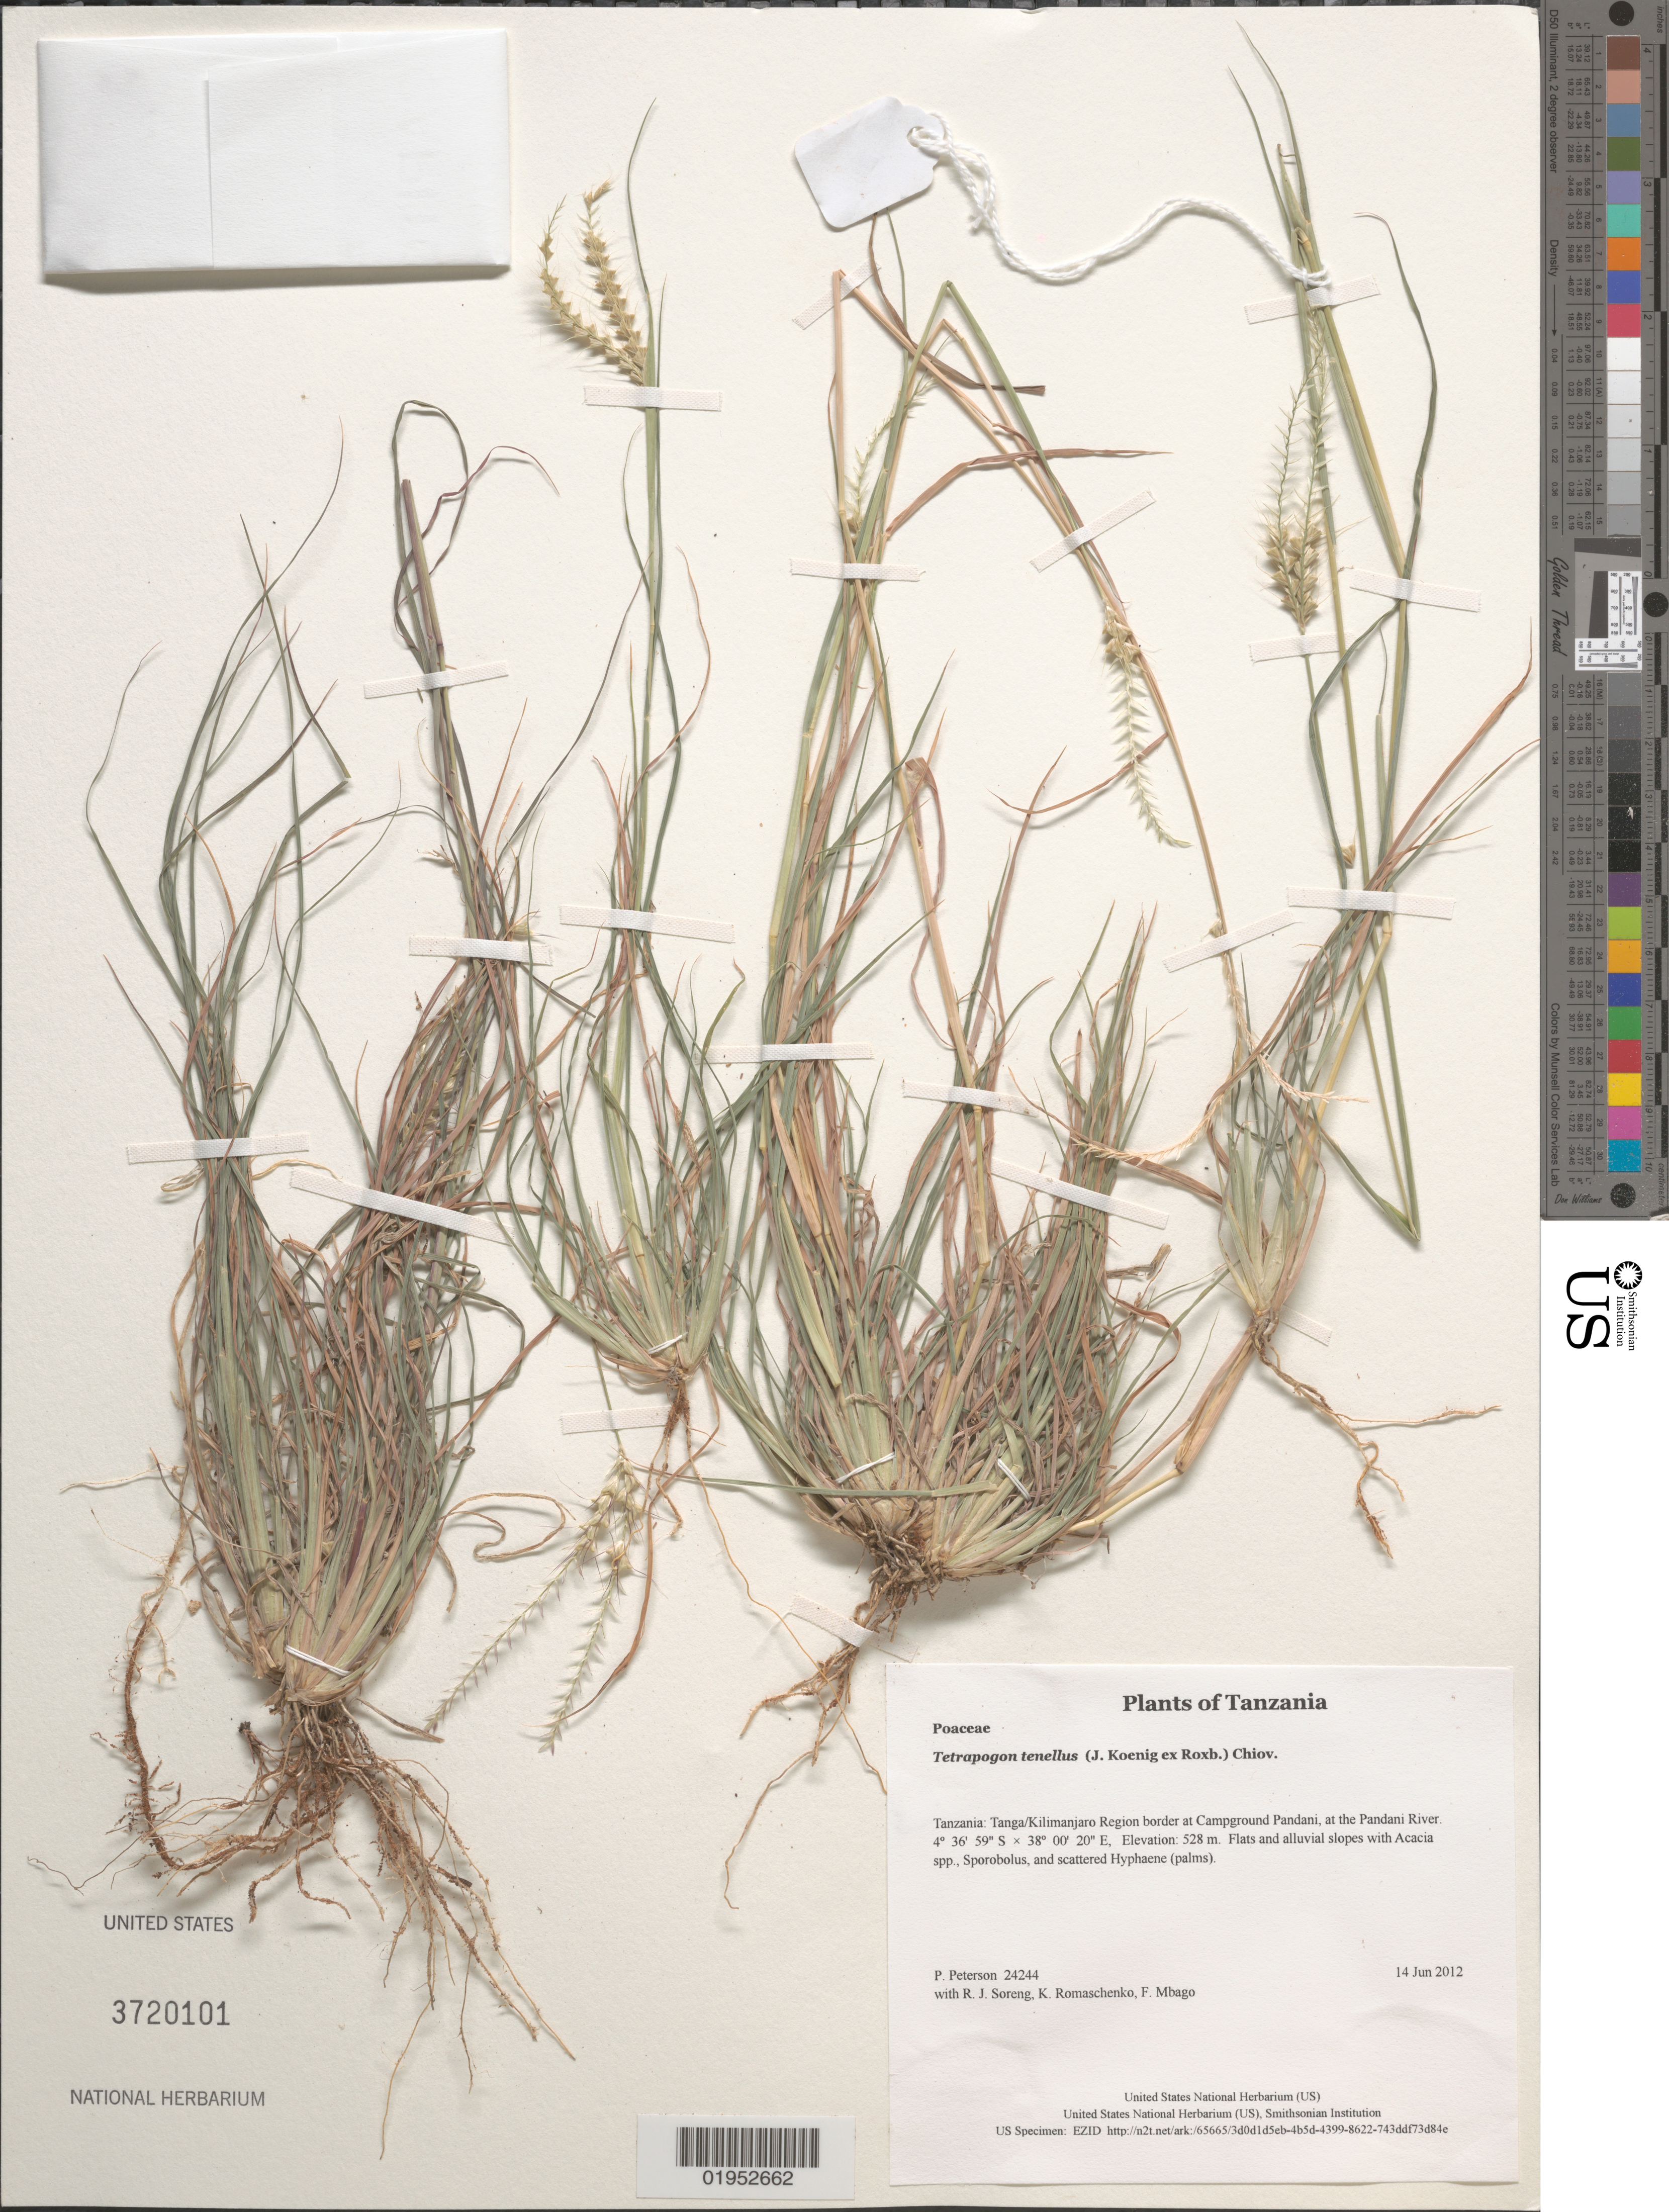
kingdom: Plantae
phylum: Tracheophyta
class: Liliopsida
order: Poales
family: Poaceae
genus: Tetrapogon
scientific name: Tetrapogon tenellus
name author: (J. Koenig ex Roxb.) Chiov.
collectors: P. M. Peterson, R. J. Soreng, K. Romaschenko & F. Mbago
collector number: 24244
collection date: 2012-06-14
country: Tanzania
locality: Tanga/Kilimanjaro Region border at Campground Pandani, at the Pandani River.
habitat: Flats and alluvial slopes with Acacia spp., Sporobolus, and scattered Hyphaene (palms).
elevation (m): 528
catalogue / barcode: US 3720101